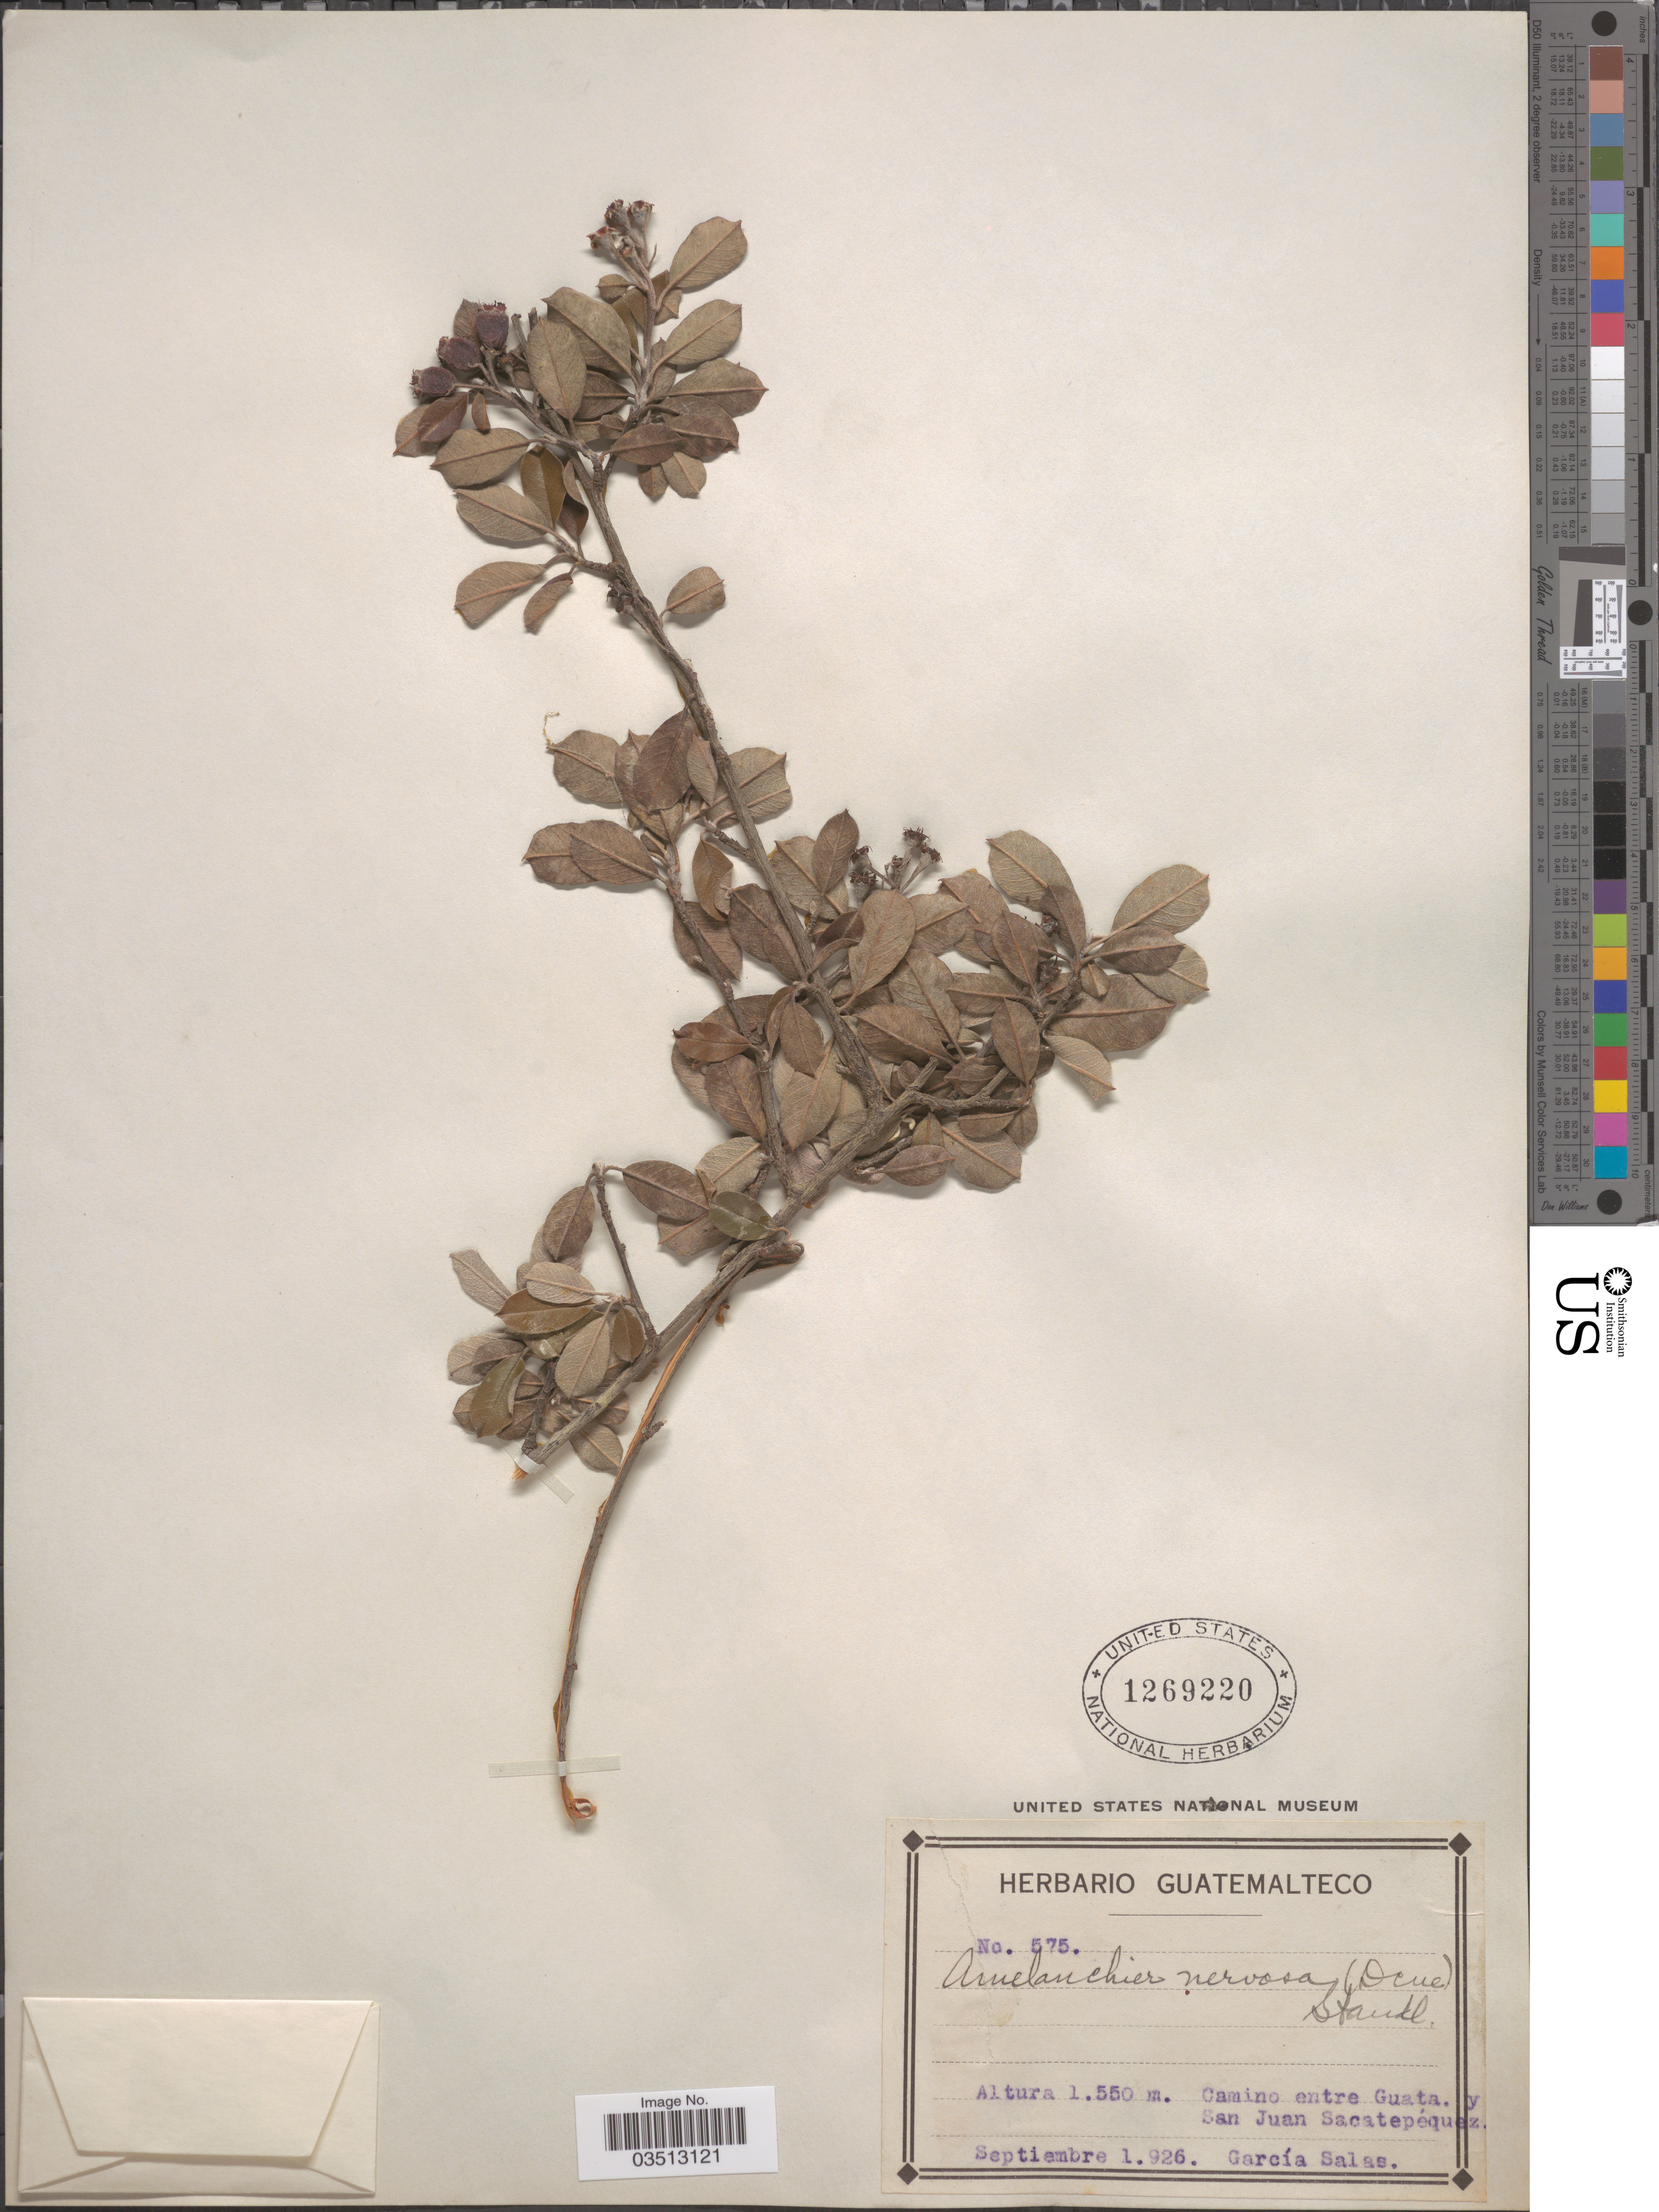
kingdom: Plantae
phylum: Tracheophyta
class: Magnoliopsida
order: Rosales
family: Rosaceae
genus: Malacomeles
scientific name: Malacomeles denticulata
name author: (Kunth) G.N. Jones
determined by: Strong, Mark T., (BOT), Smithsonian Institution - National Museum of Natural History (UNITED STATES)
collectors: G. Salas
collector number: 575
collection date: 1926-09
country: Guatemala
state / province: Sacatepequez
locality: Camino entre Guata. y San Juan Sacatepéquez.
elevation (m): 1550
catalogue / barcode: US 1269220